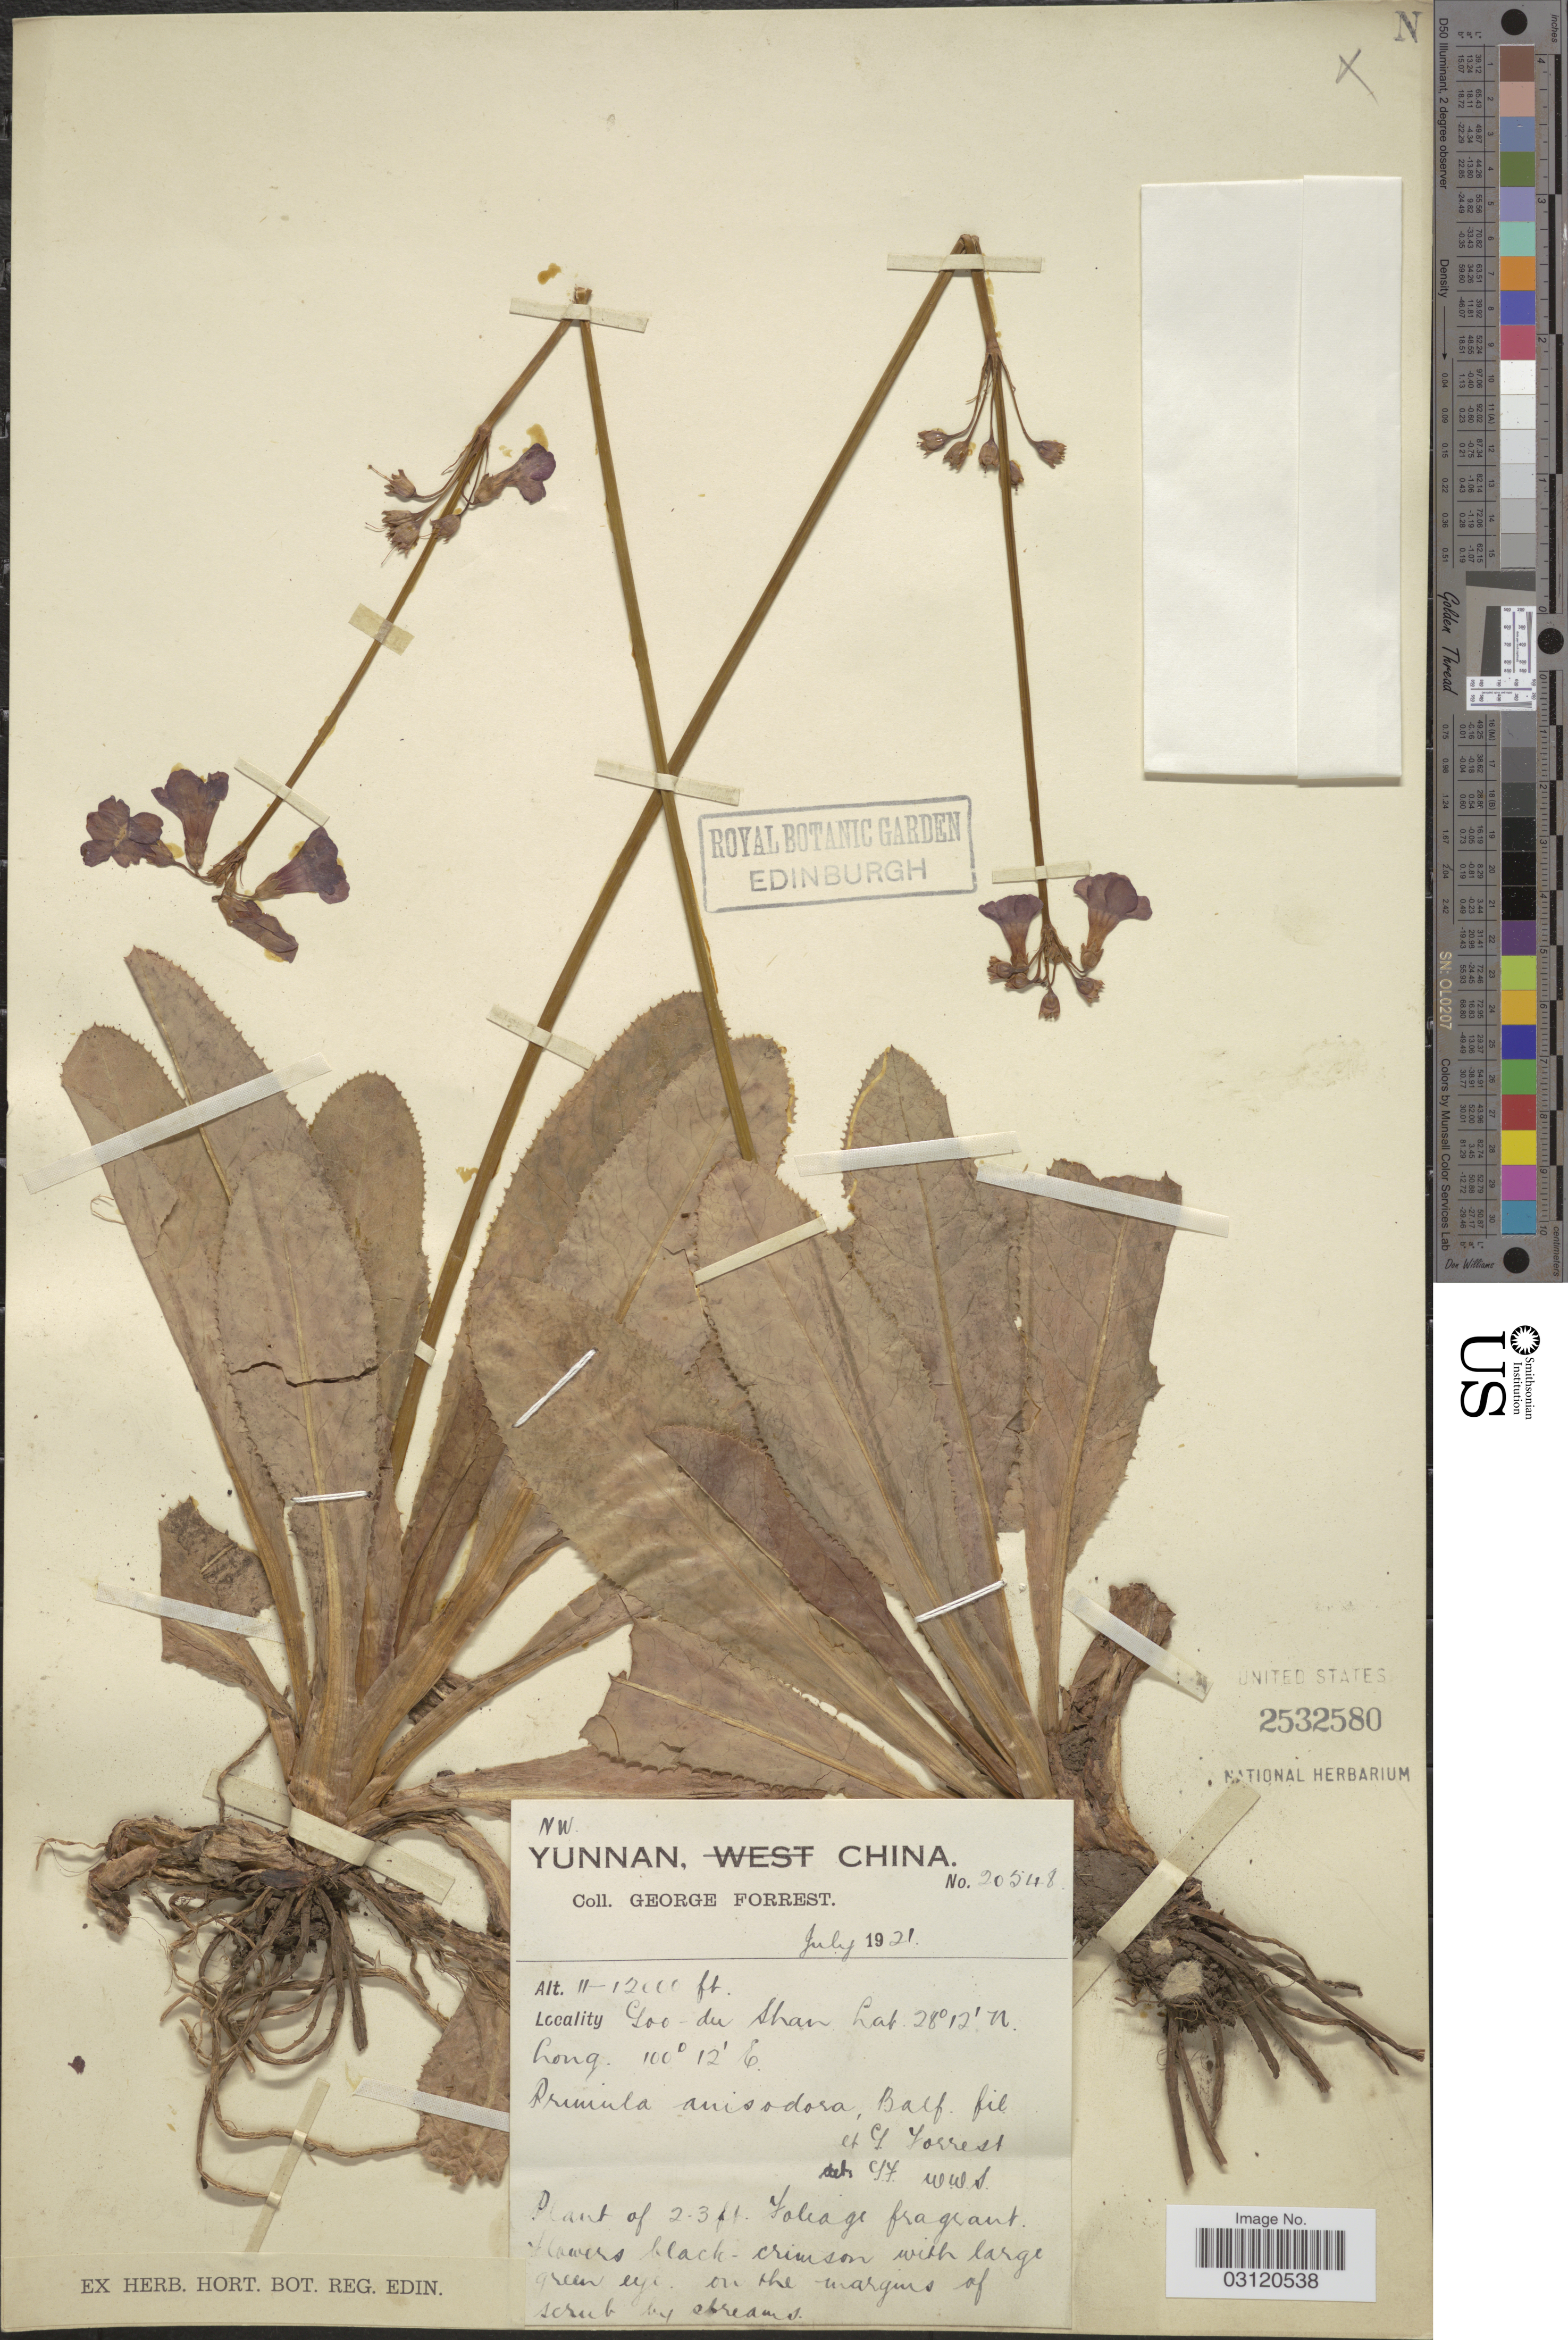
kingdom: Plantae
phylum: Tracheophyta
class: Magnoliopsida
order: Ericales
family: Primulaceae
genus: Primula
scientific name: Primula anisodora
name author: Balf. f. & Forrest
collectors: G. Forrest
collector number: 20548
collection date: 1921-07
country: China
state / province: Yunnan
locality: NW Yunnan, Goo-du Shan.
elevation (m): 3353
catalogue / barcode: US 2532580